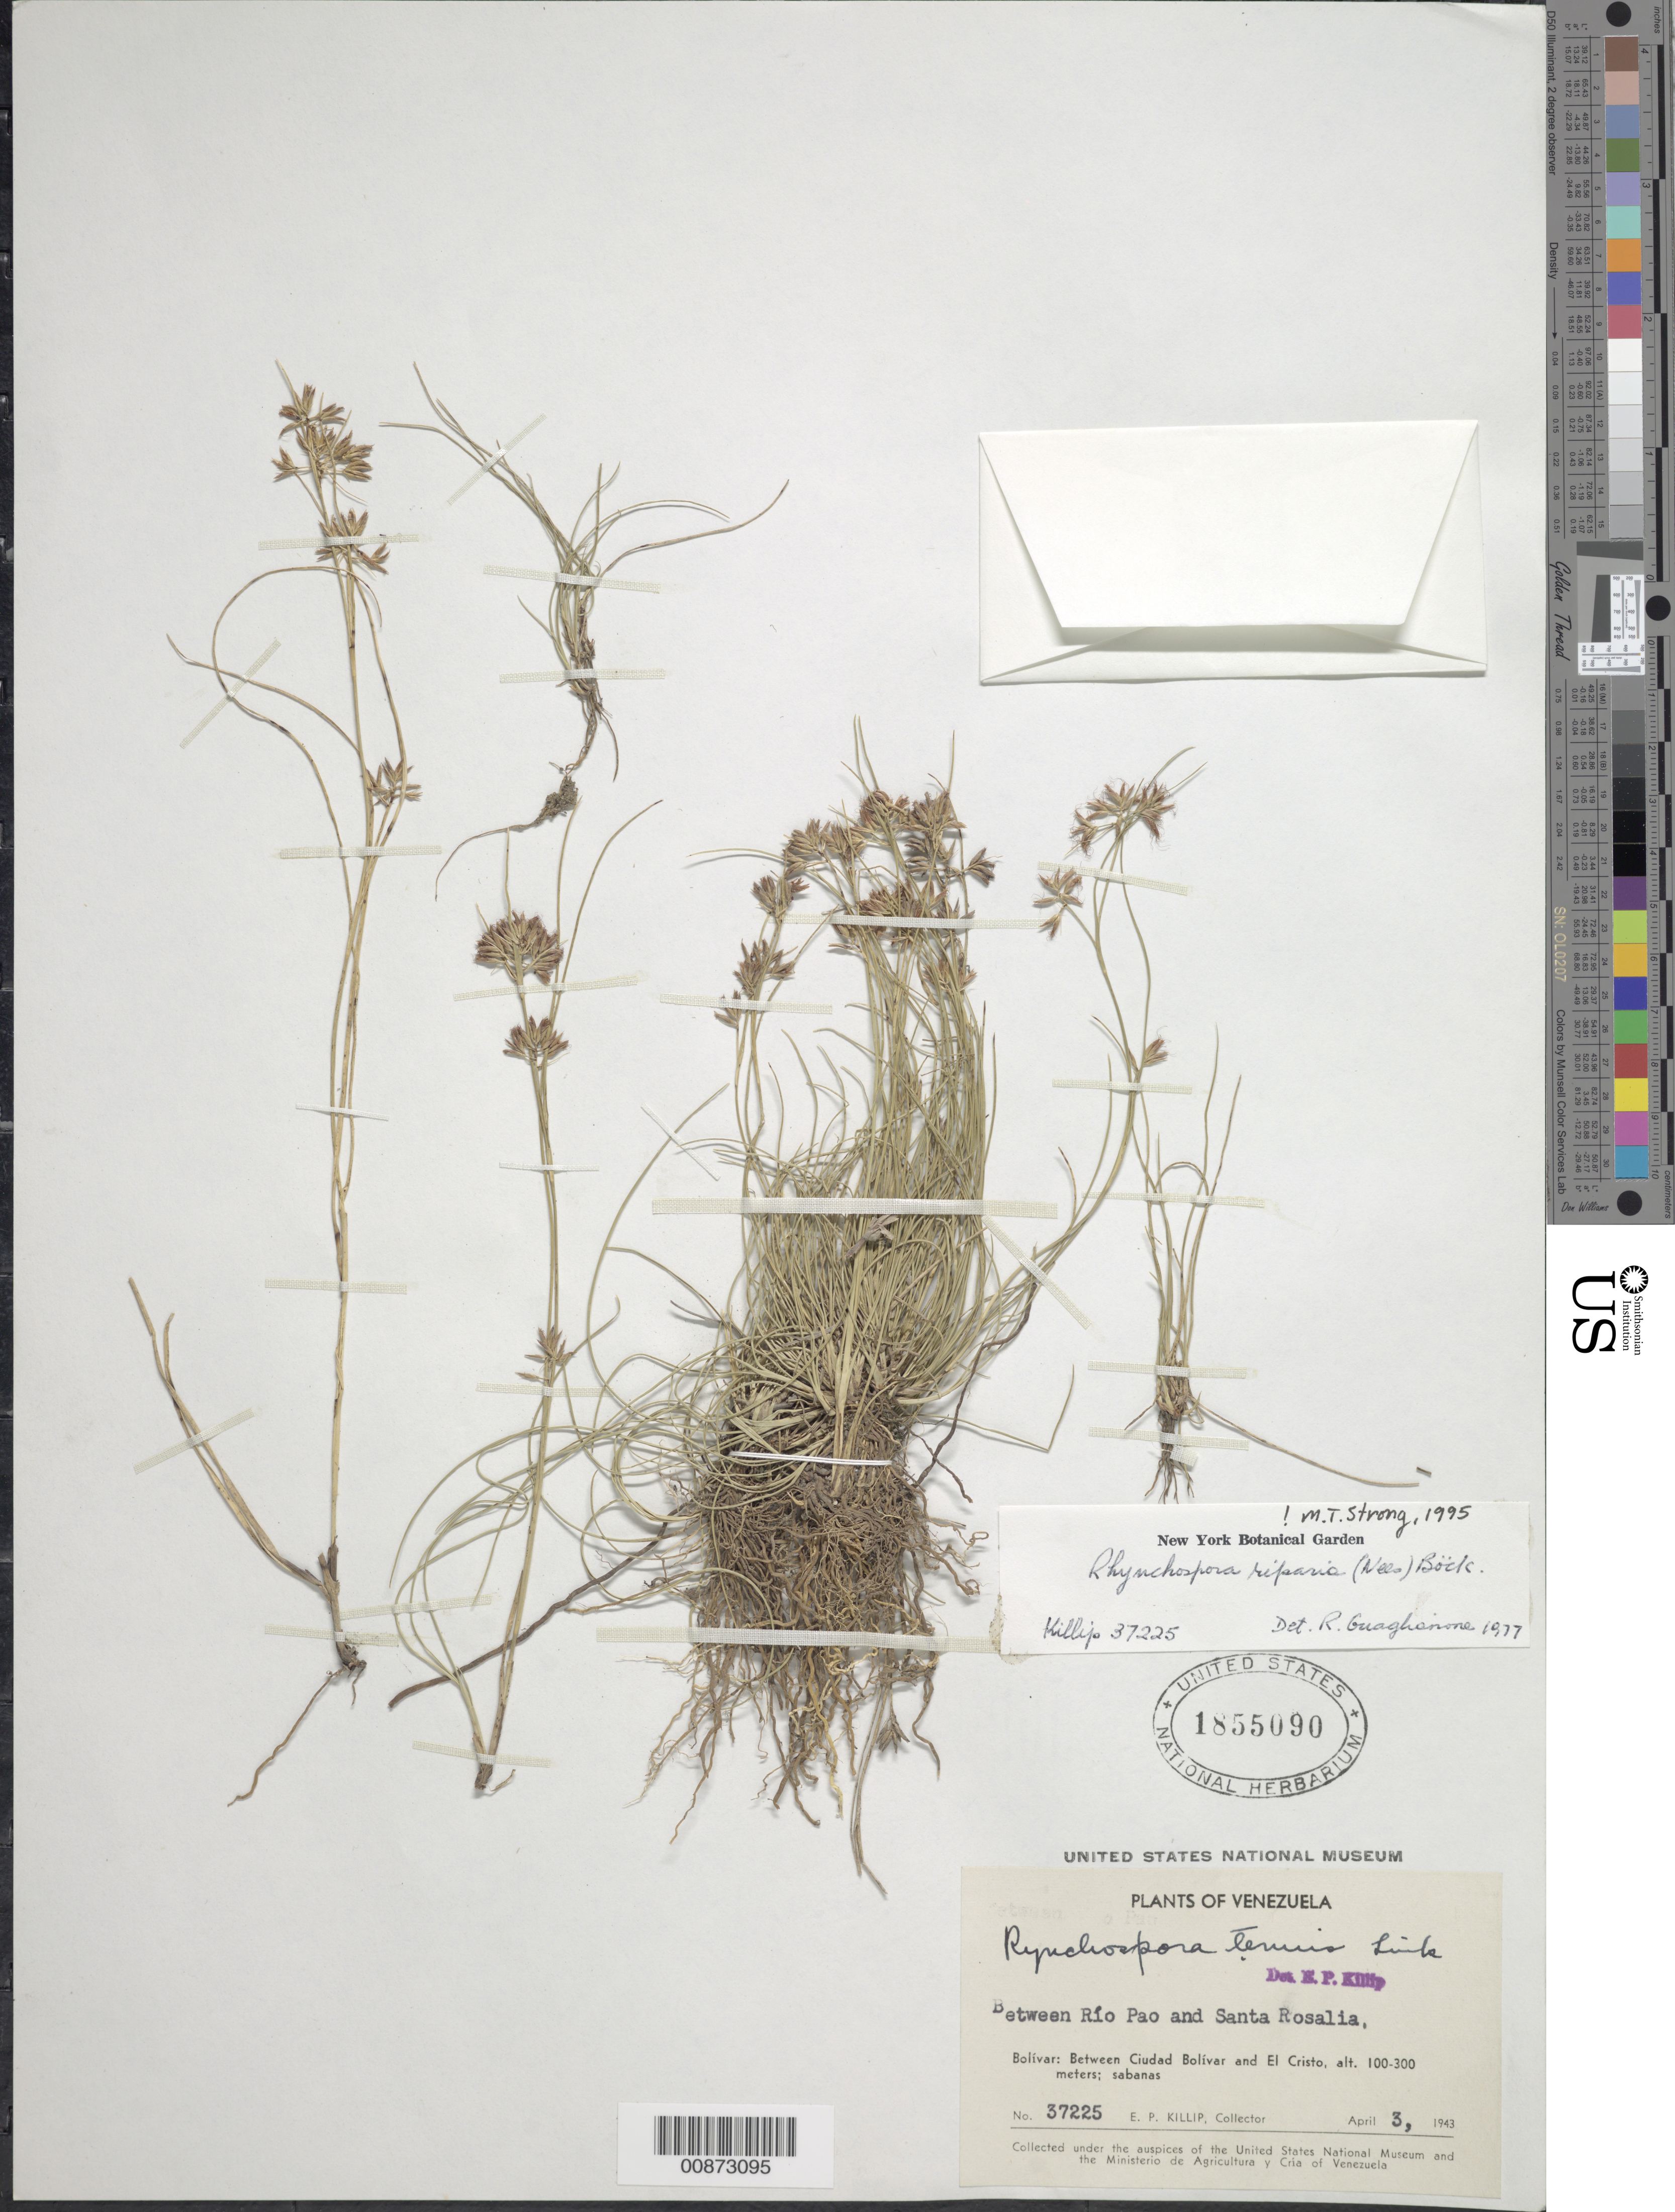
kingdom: Plantae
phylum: Tracheophyta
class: Liliopsida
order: Poales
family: Cyperaceae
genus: Rhynchospora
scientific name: Rhynchospora riparia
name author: (Nees) Boeckeler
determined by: Strong, M. T., (US), Smithsonian Institution - National Museum of Natural History (UNITED STATES)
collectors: E. P. Killip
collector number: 37225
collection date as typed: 3-Apr-43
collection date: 1943-04-03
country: Venezuela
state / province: Bolívar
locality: Río Pao to Santa Rosalía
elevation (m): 100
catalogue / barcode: US 1855090